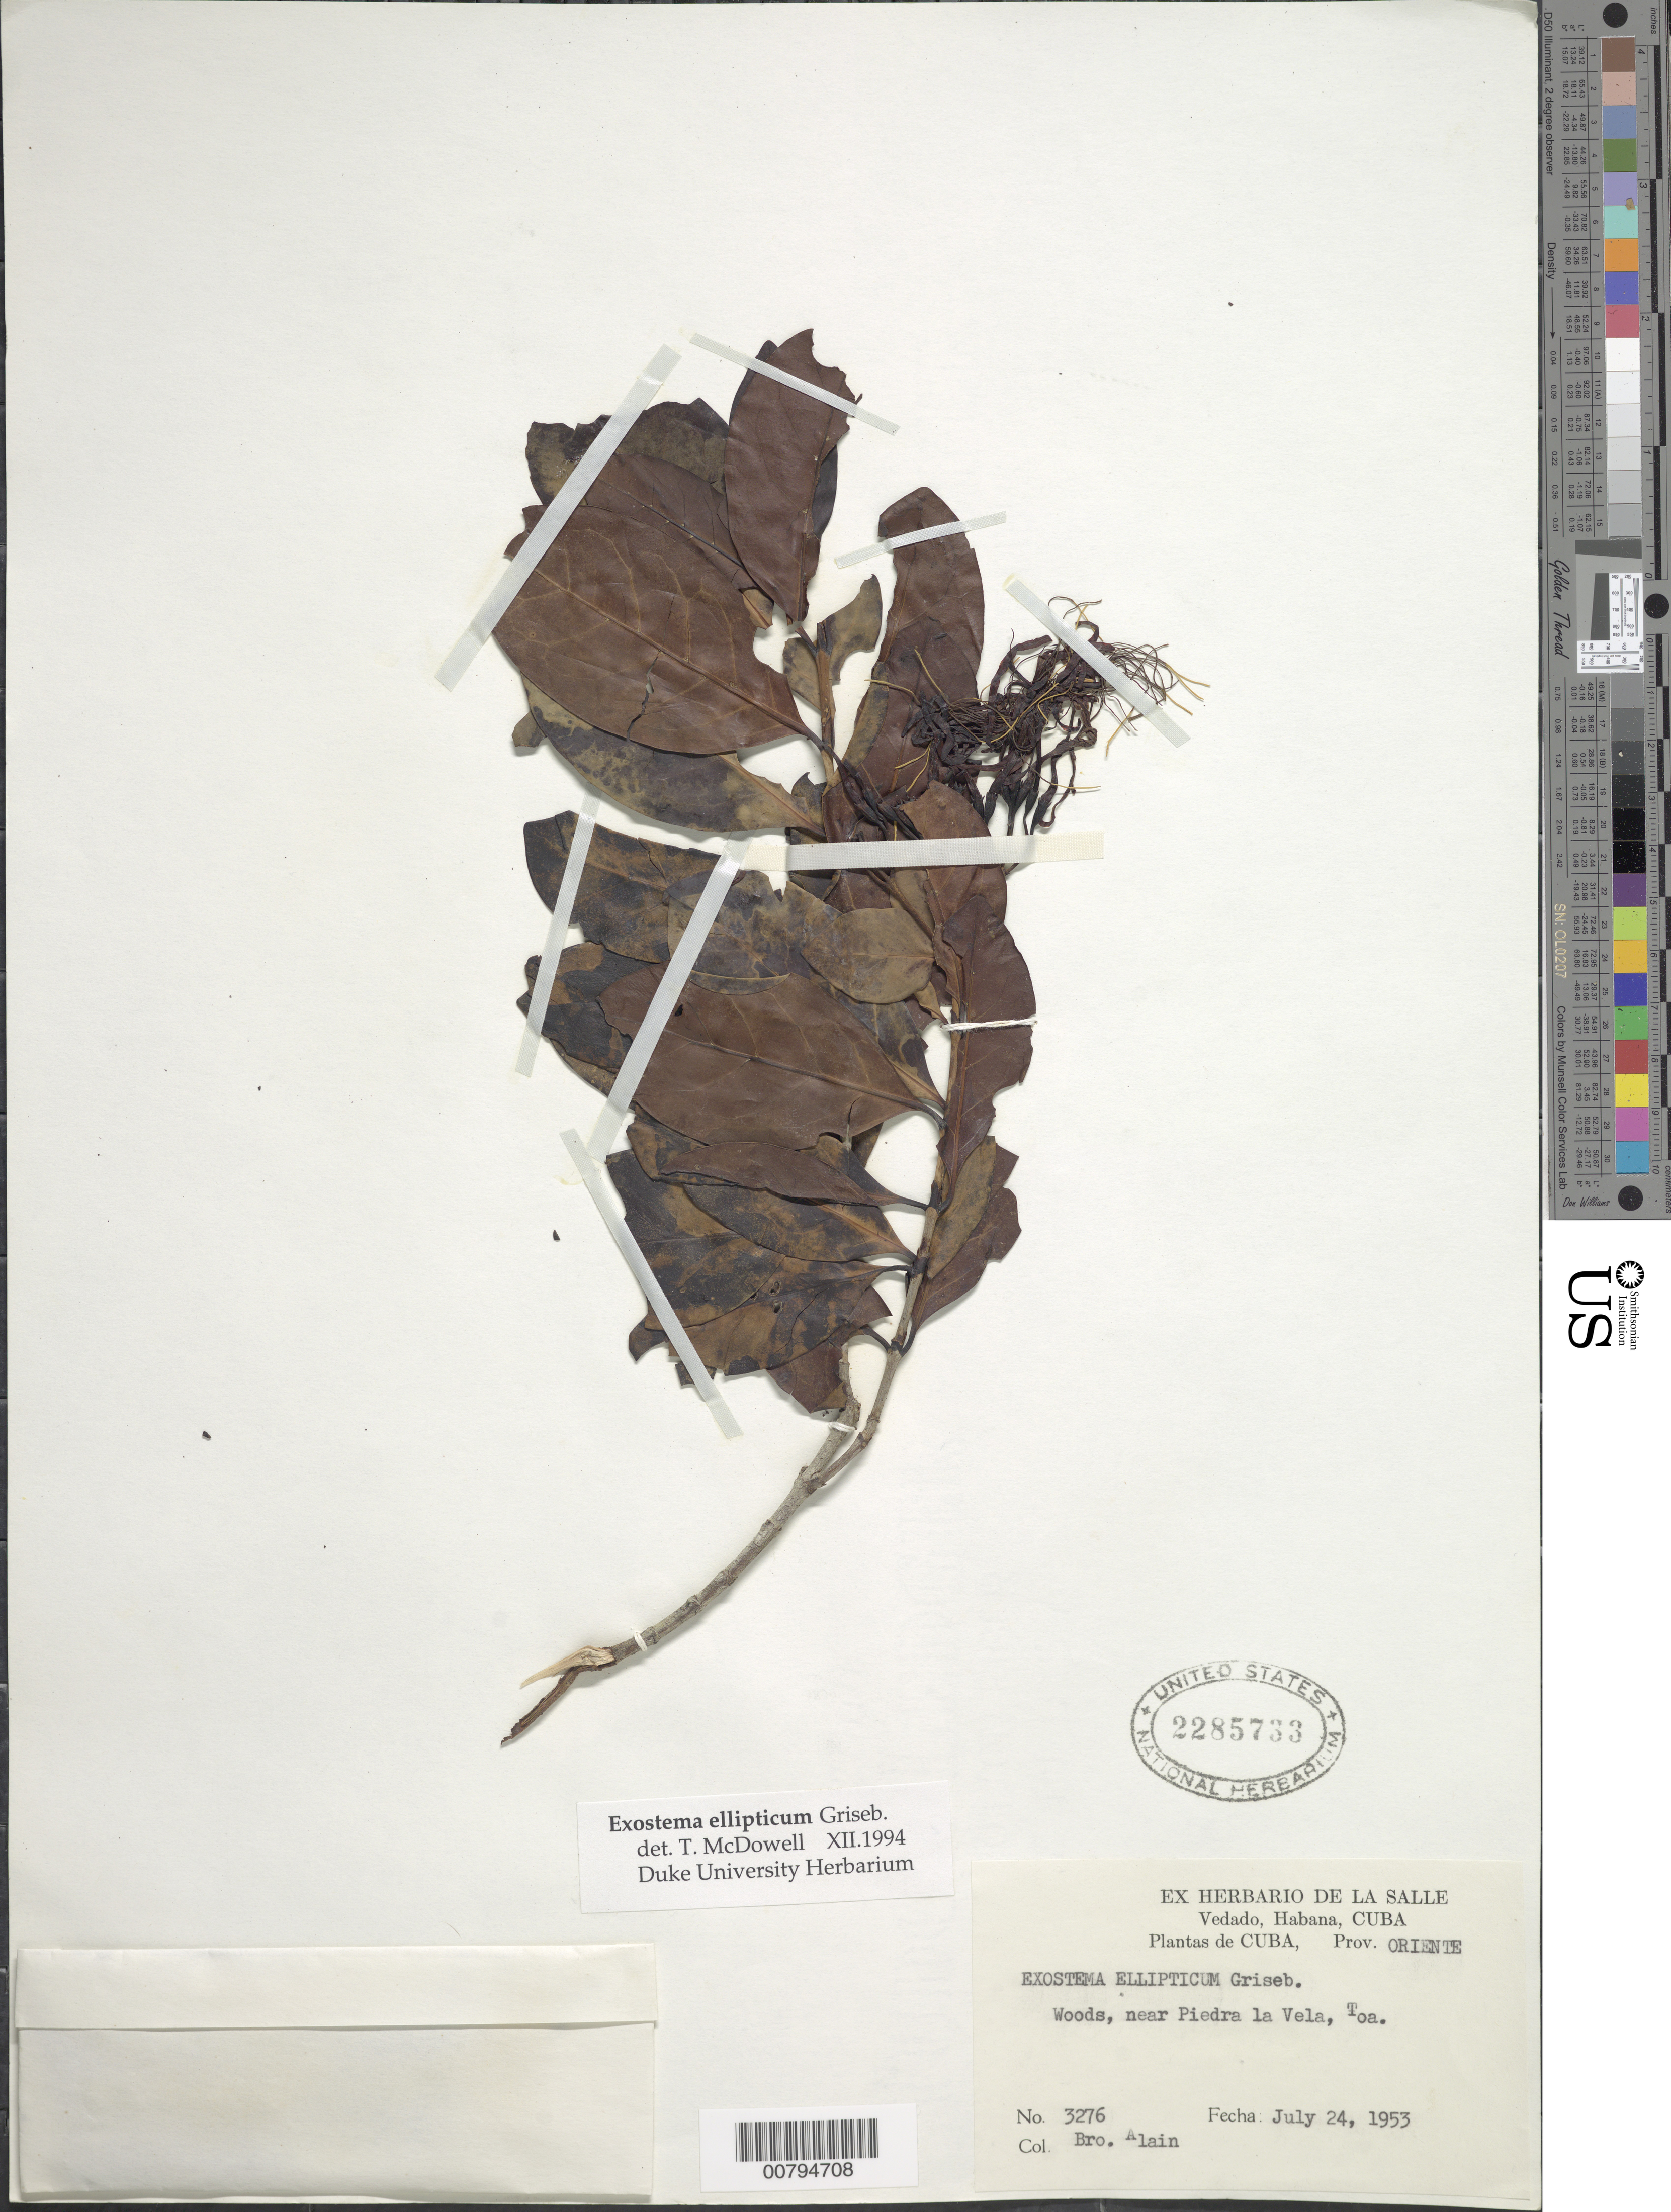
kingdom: Plantae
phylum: Tracheophyta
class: Magnoliopsida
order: Gentianales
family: Rubiaceae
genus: Exostema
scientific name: Exostema ellipticum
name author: Griseb.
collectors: A. H. Liogier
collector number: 3276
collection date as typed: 24 Jul 1953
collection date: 1953-07-24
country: Cuba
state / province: Oriente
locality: Near Piedra la Vela, Toa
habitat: Woods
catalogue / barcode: US 2285733